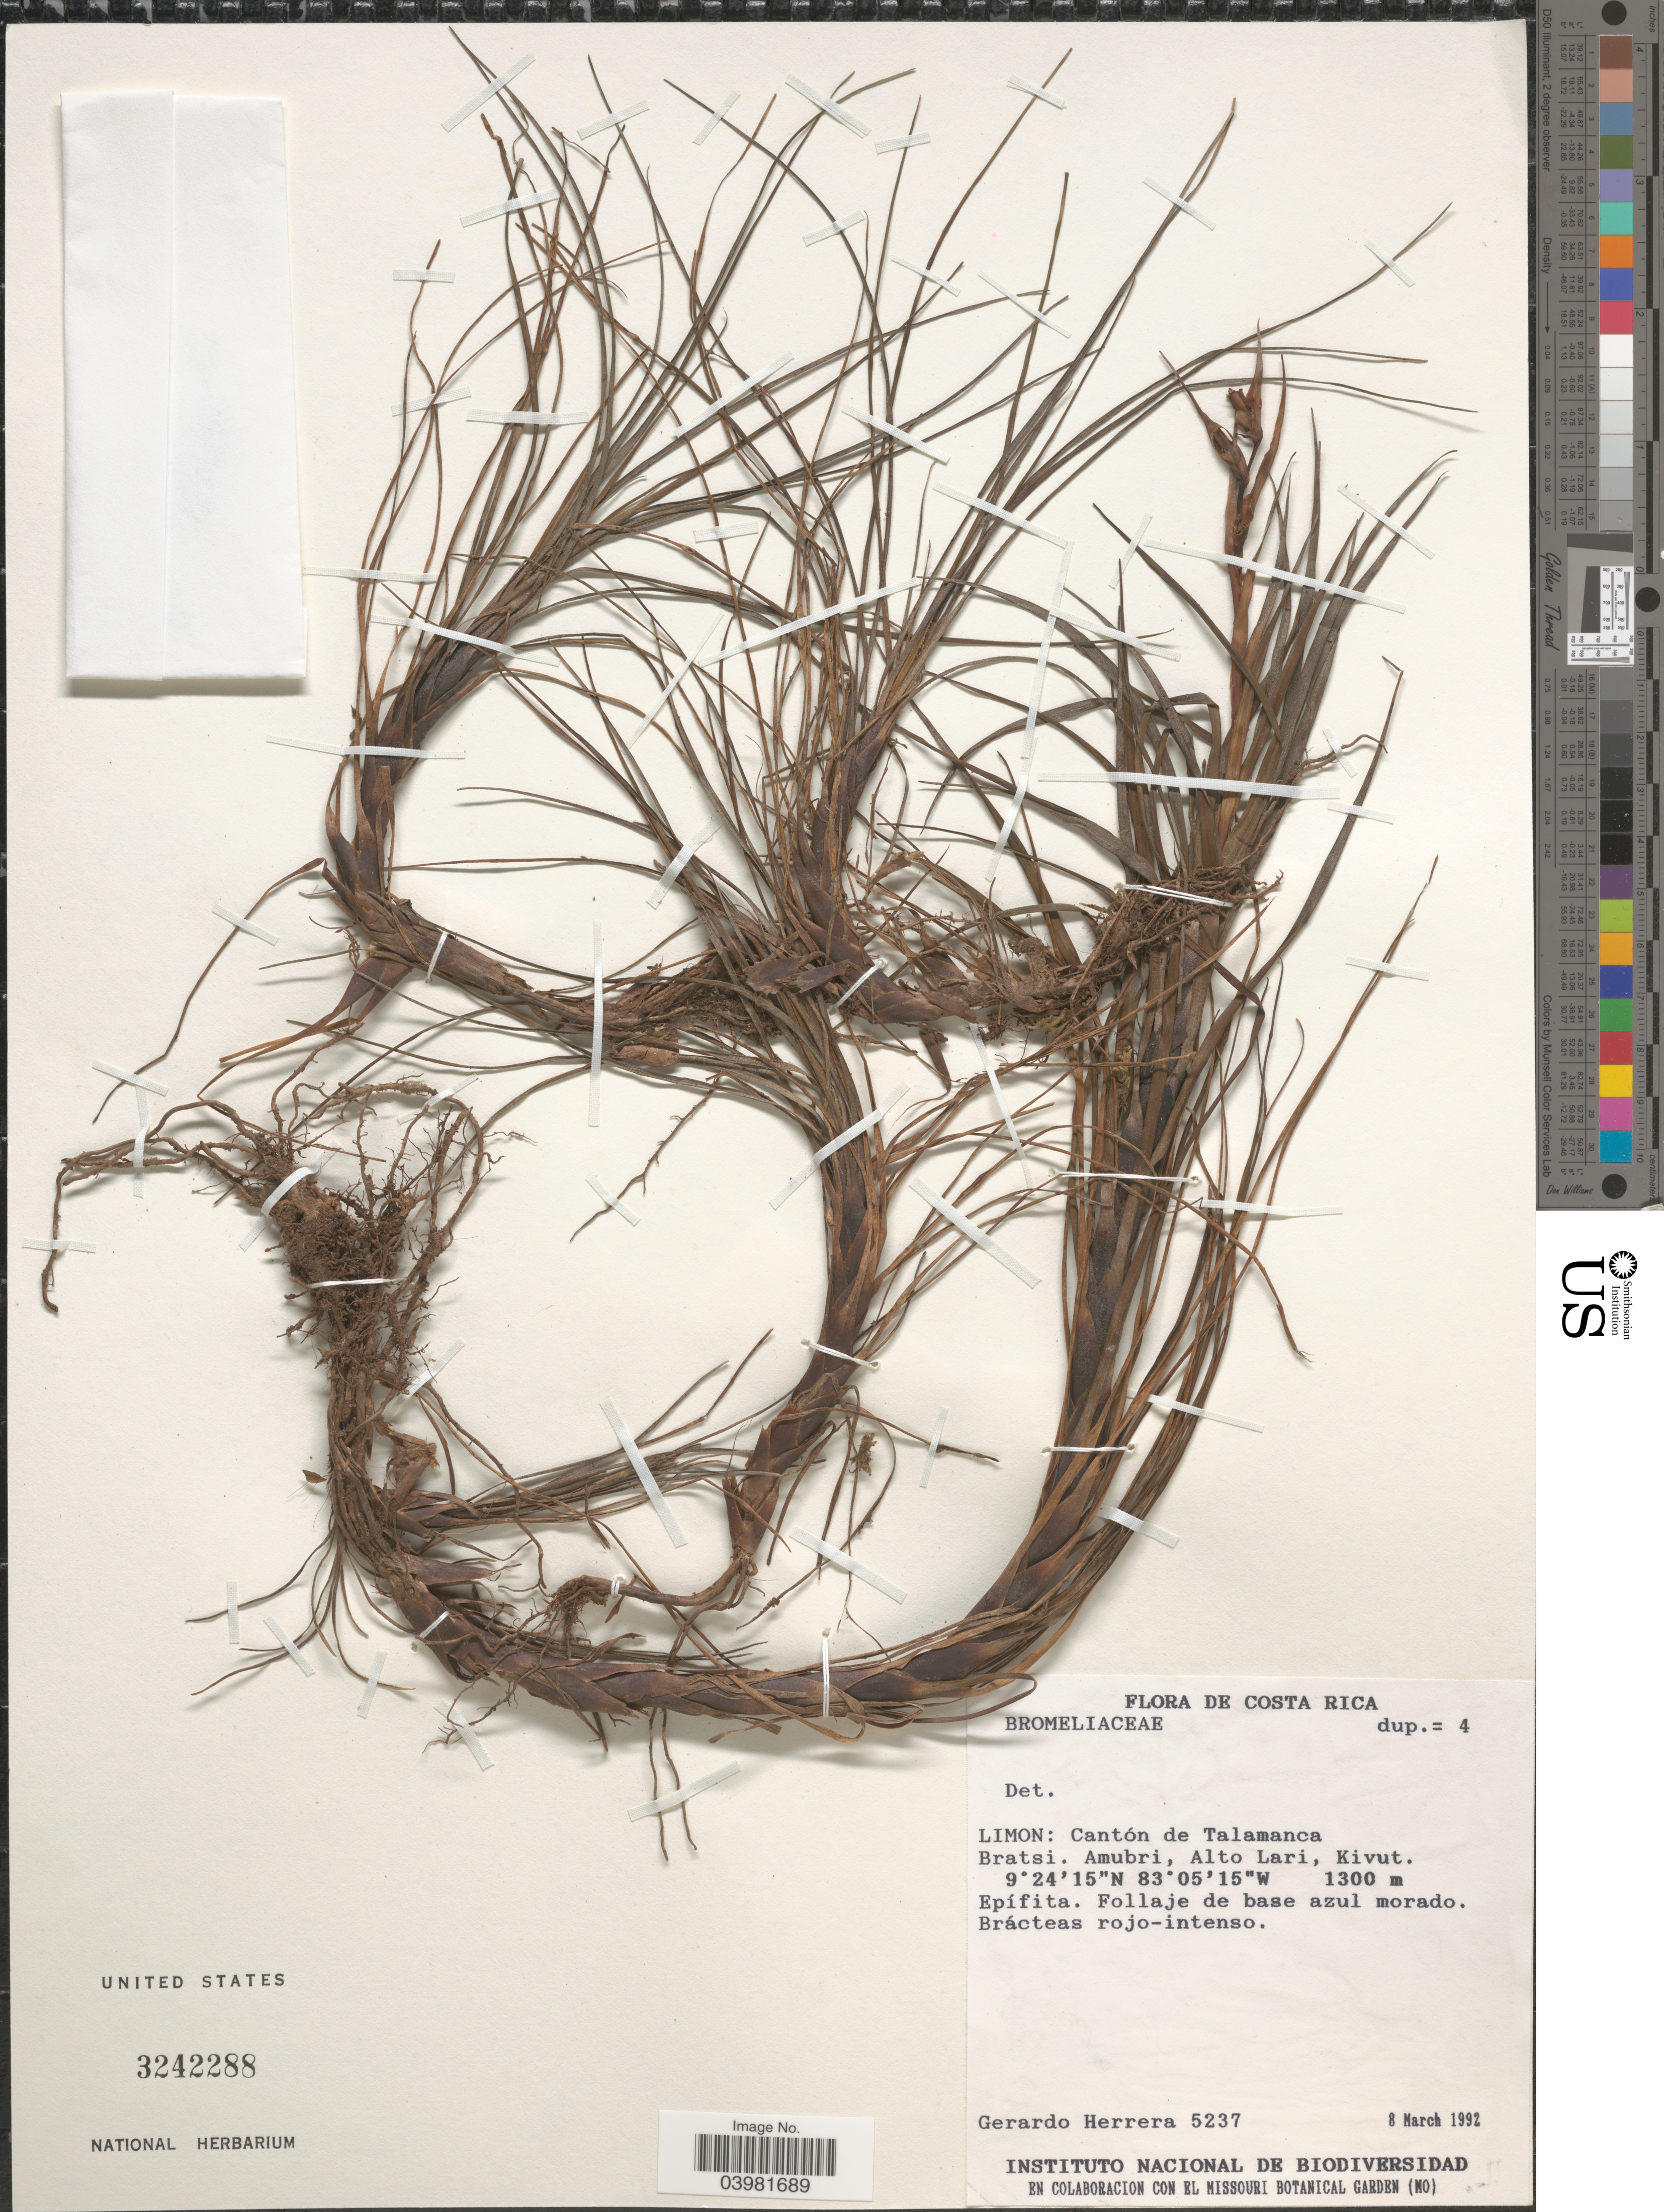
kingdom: Plantae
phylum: Tracheophyta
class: Liliopsida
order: Poales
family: Bromeliaceae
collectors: G. Herrera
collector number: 5237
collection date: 1992-03-08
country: Costa Rica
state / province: Limón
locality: Cantón de Talamanca. Bratsi. Amubri, Alto Lari, Kivut.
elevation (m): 1300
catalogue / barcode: US 3242288